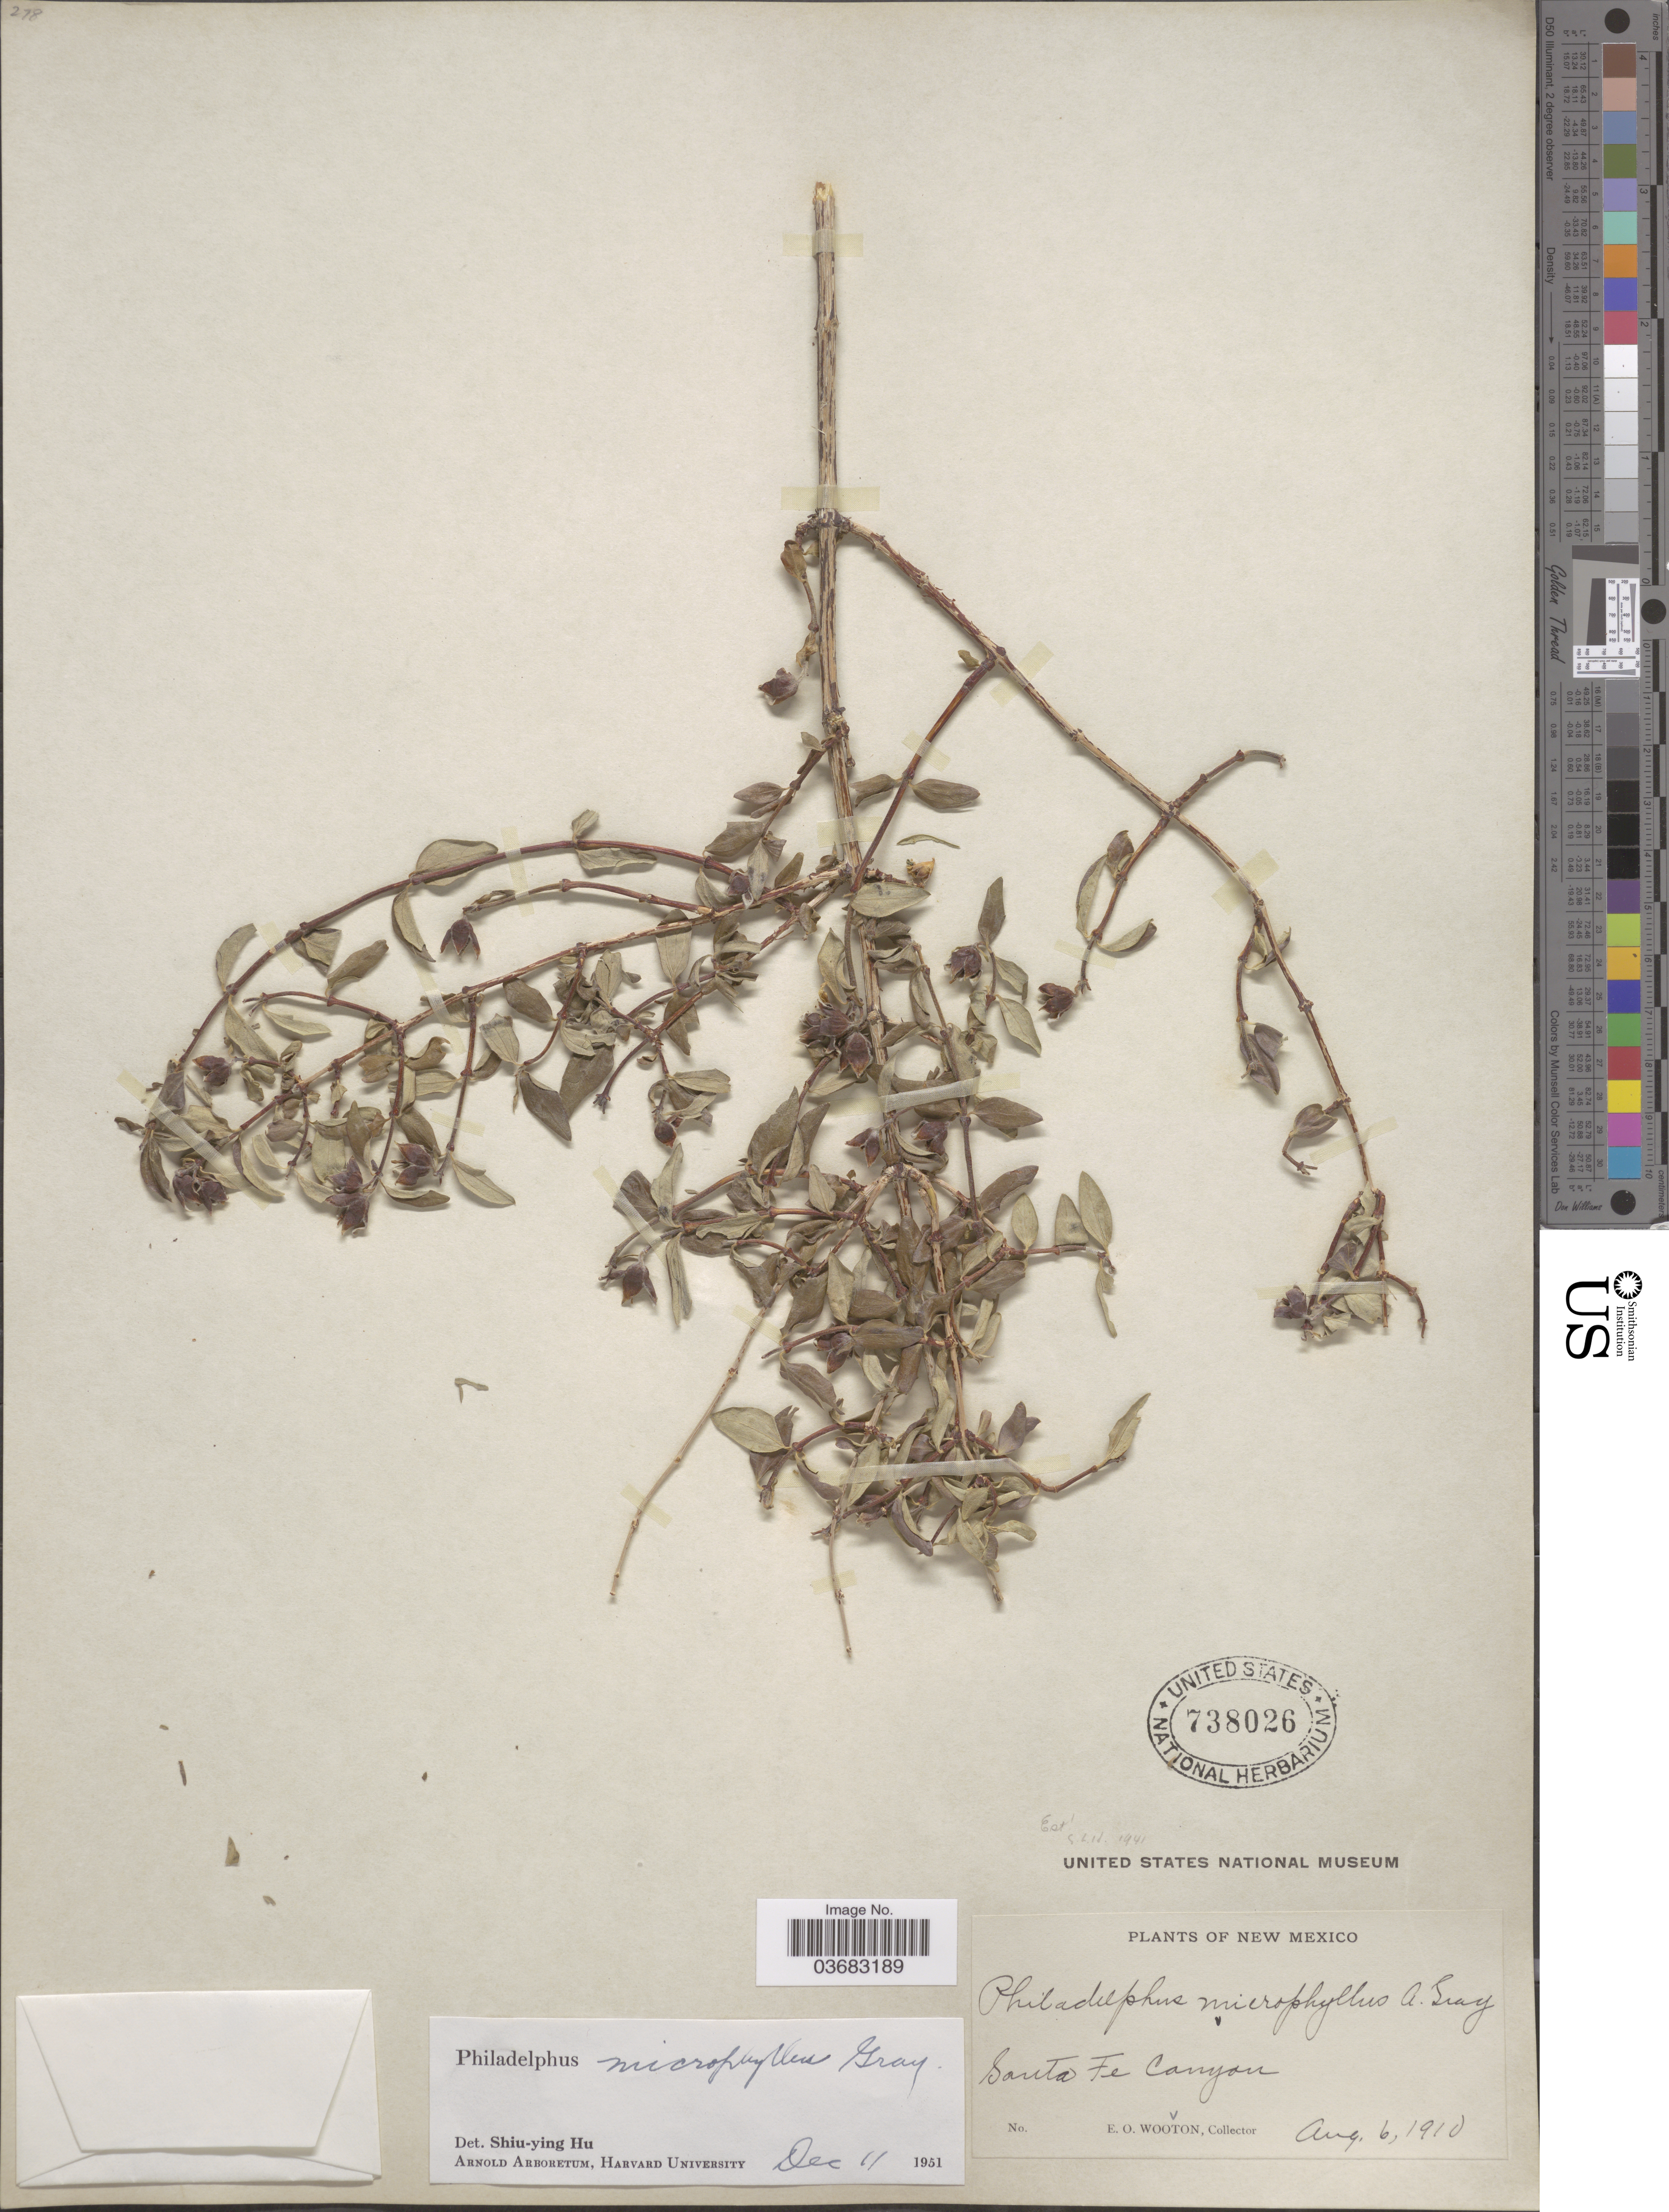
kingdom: Plantae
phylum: Tracheophyta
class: Magnoliopsida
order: Cornales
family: Hydrangeaceae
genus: Philadelphus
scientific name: Philadelphus microphyllus var. microphyllus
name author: A. Gray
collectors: E. O. Wooton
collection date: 1910-08-06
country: United States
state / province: New Mexico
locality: Santa Fe Canyon.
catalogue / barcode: US 738026